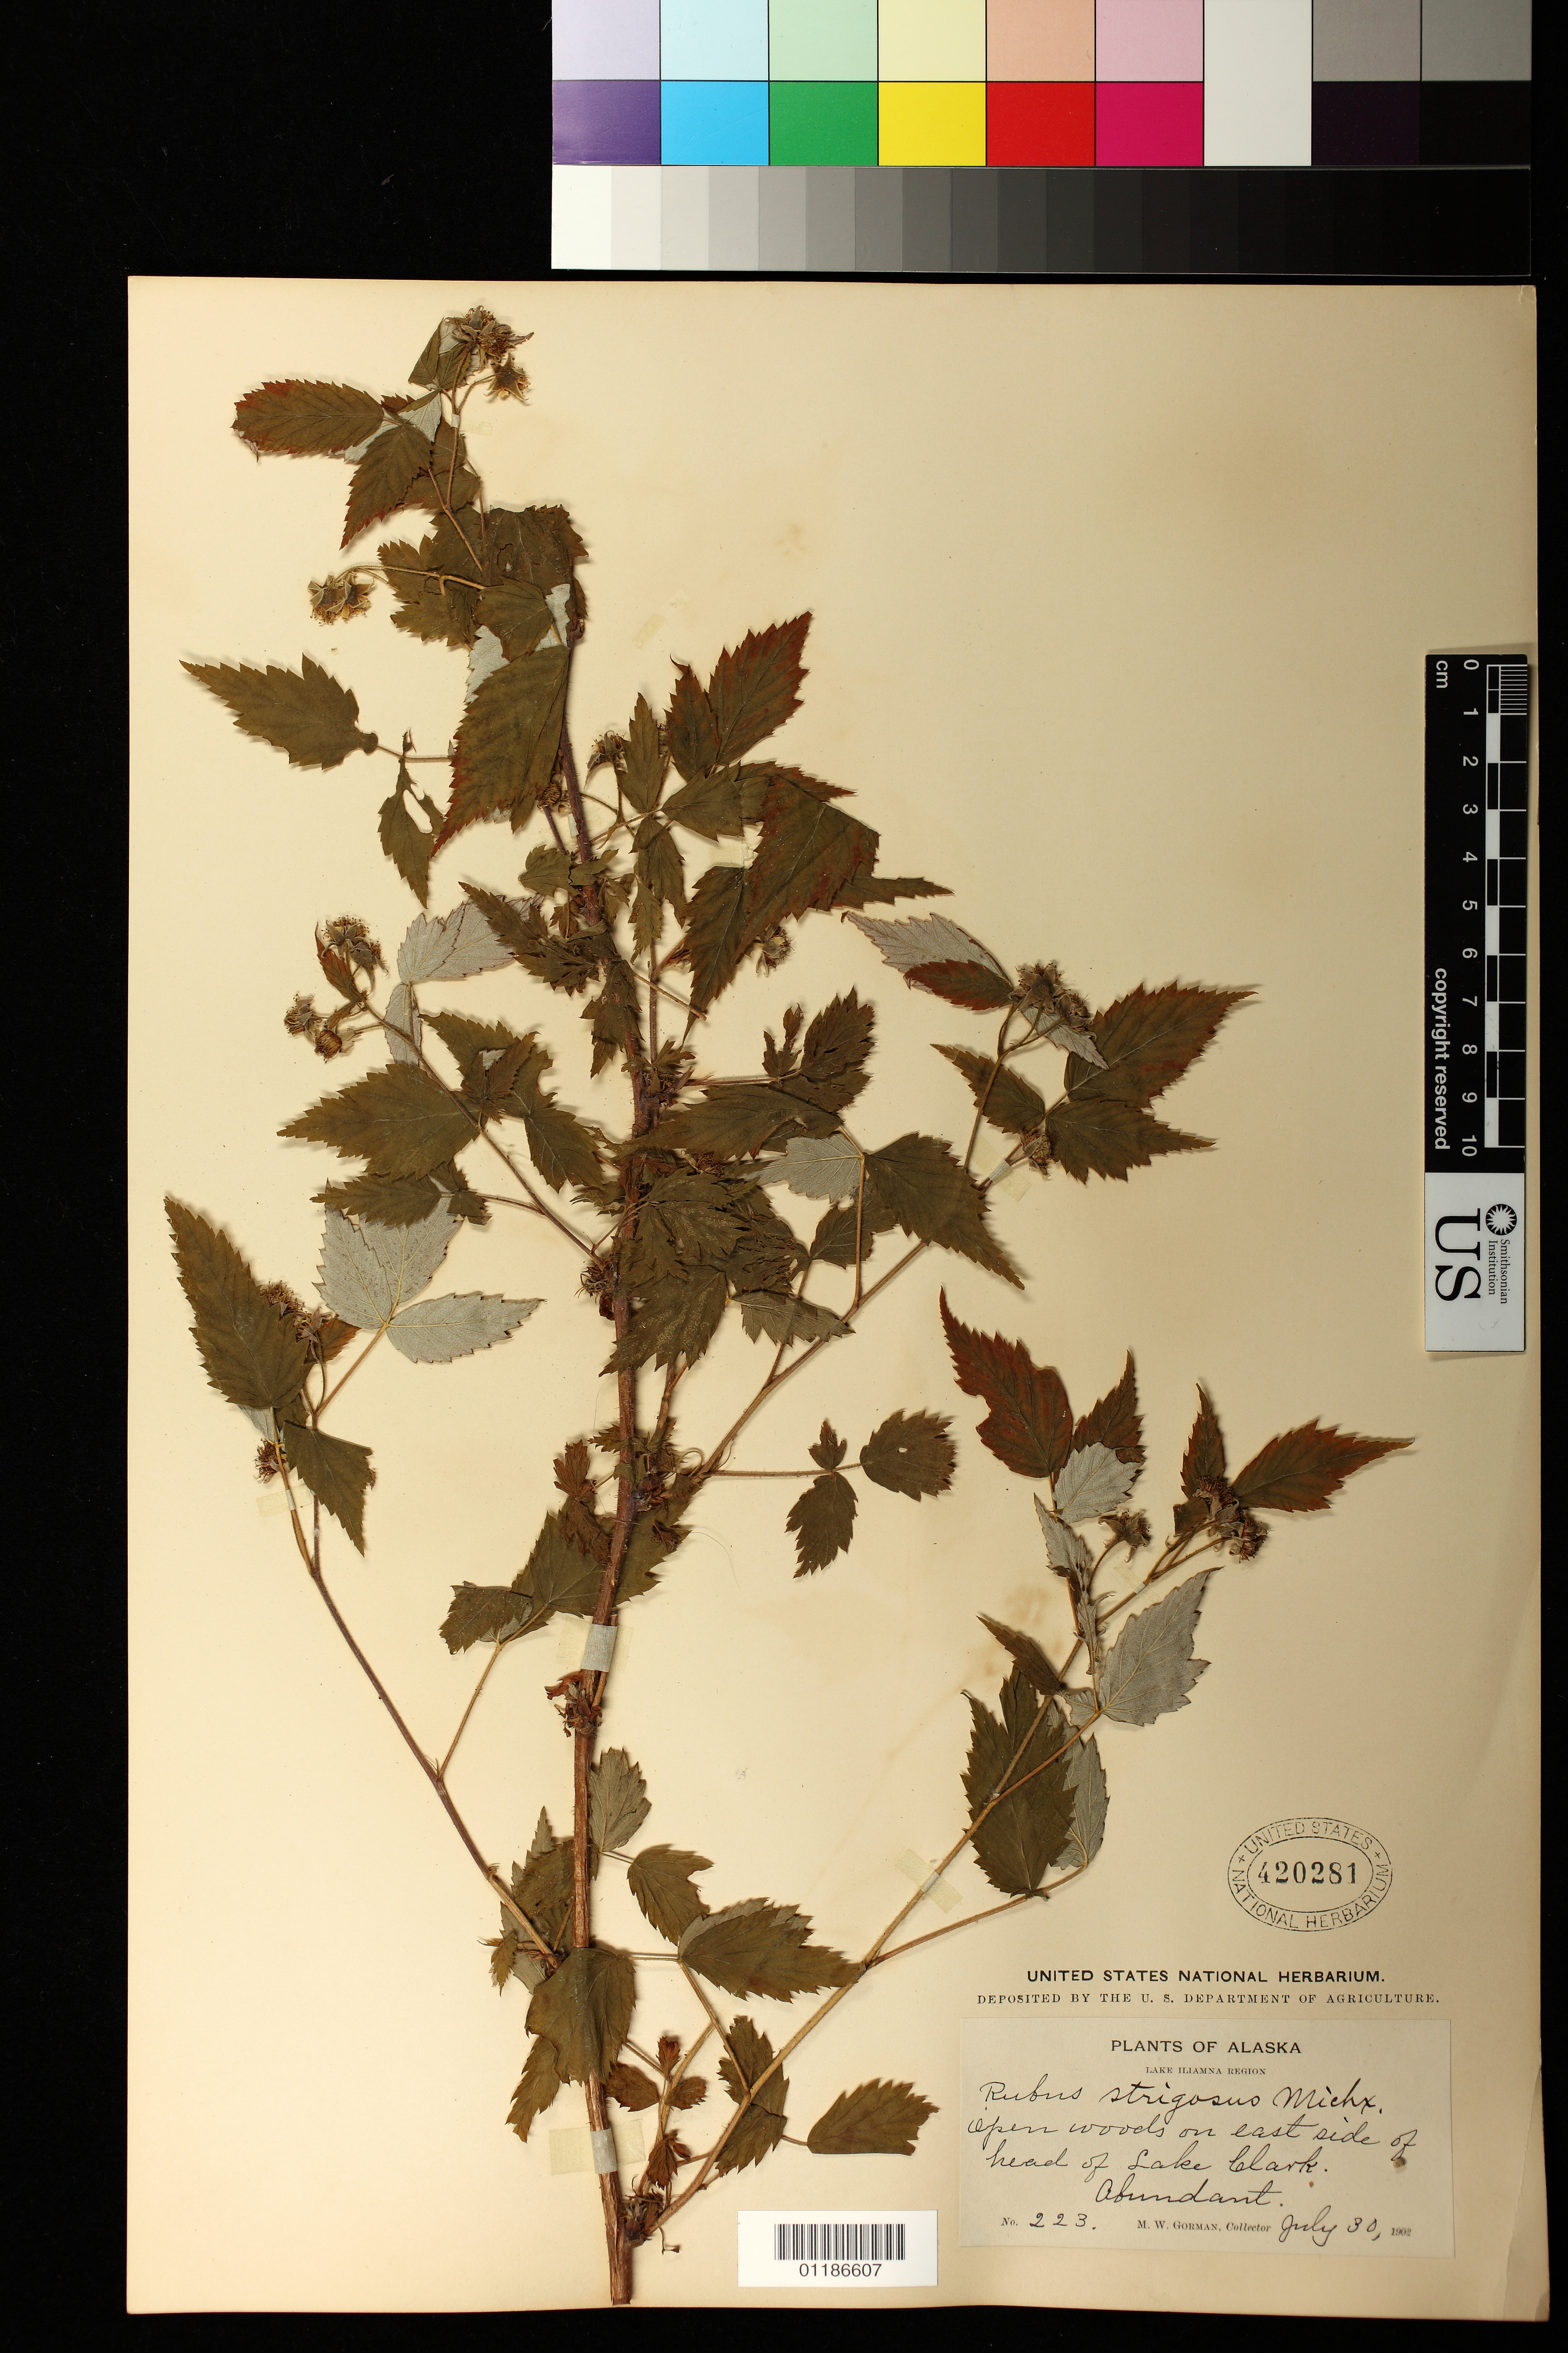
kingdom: Plantae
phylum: Tracheophyta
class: Magnoliopsida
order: Rosales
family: Rosaceae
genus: Rubus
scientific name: Rubus strigosus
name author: Michx.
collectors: M. W. Gorman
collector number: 223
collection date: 1902-07-30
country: United States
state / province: Alaska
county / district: Lake and Peninsula Borough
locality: Open woods on east side of head of Lake Clark.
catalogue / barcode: US 420281